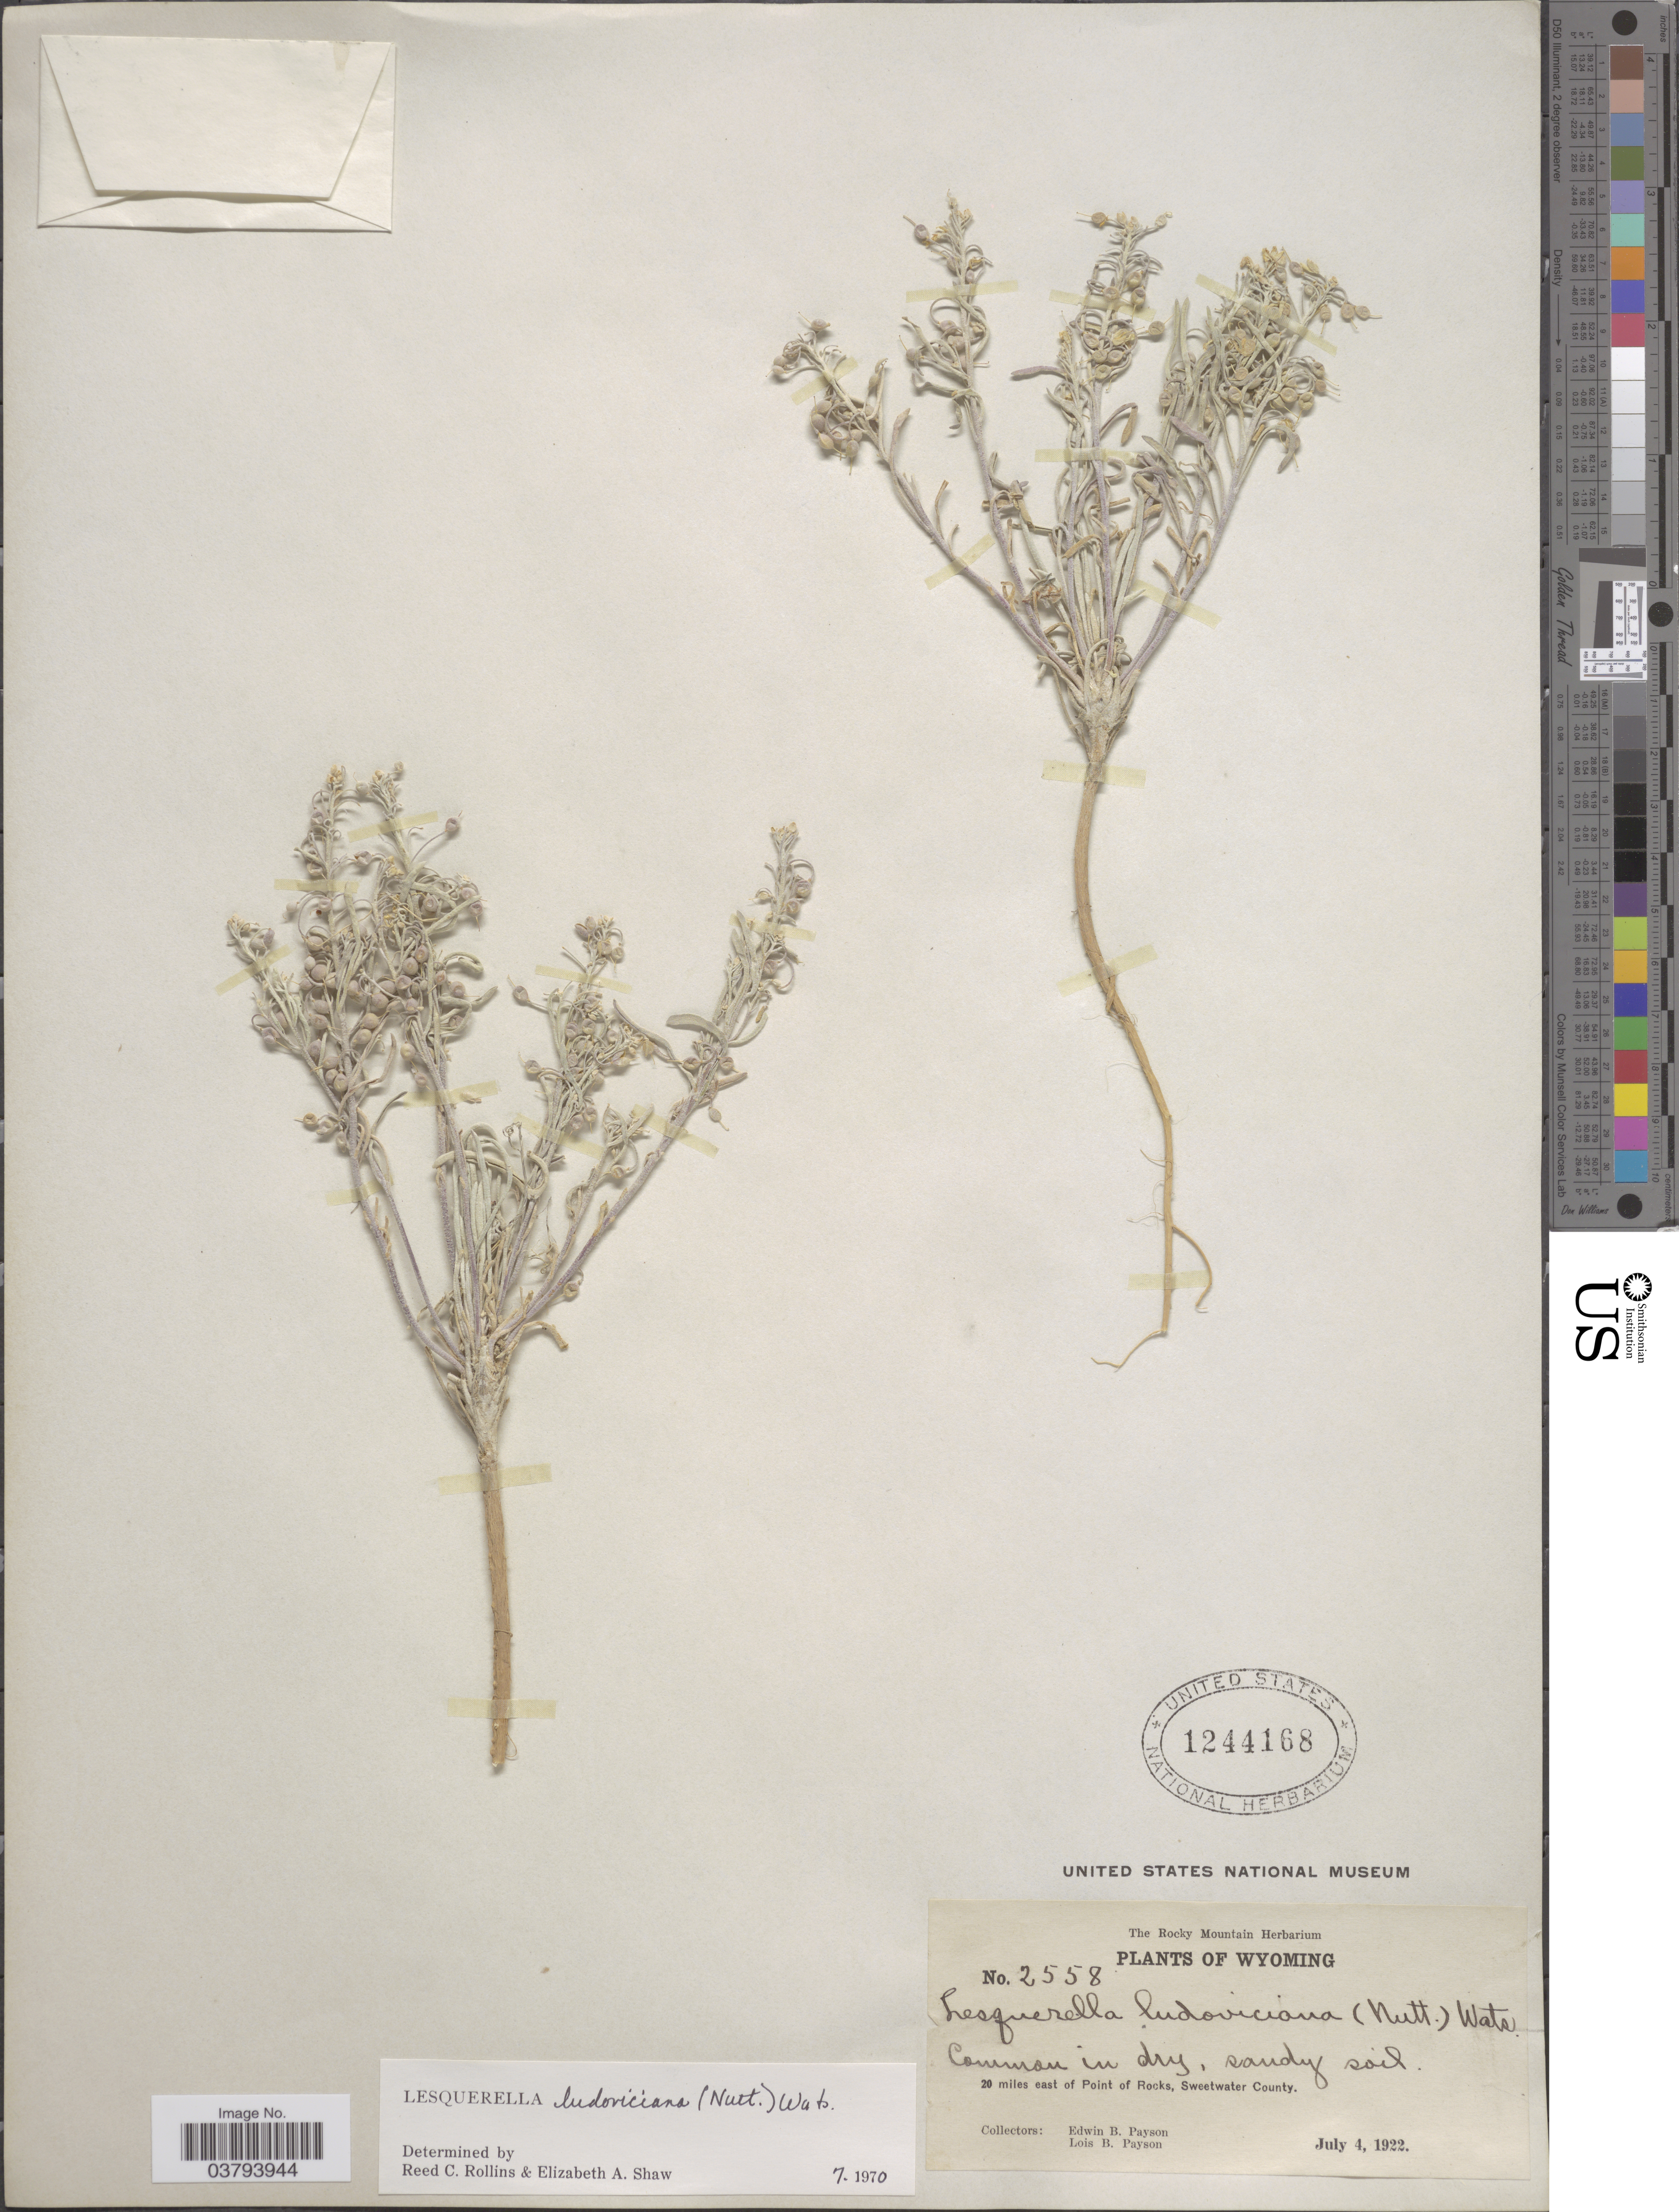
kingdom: Plantae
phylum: Tracheophyta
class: Magnoliopsida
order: Brassicales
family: Brassicaceae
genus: Lesquerella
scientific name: Lesquerella ludoviciana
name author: (Nutt.) S. Watson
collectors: E. B. Payson & L. Payson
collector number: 2558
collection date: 1922-07-04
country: United States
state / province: Wyoming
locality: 20 miles east of Point of Rocks, Sweetwater County.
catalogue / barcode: US 1244168